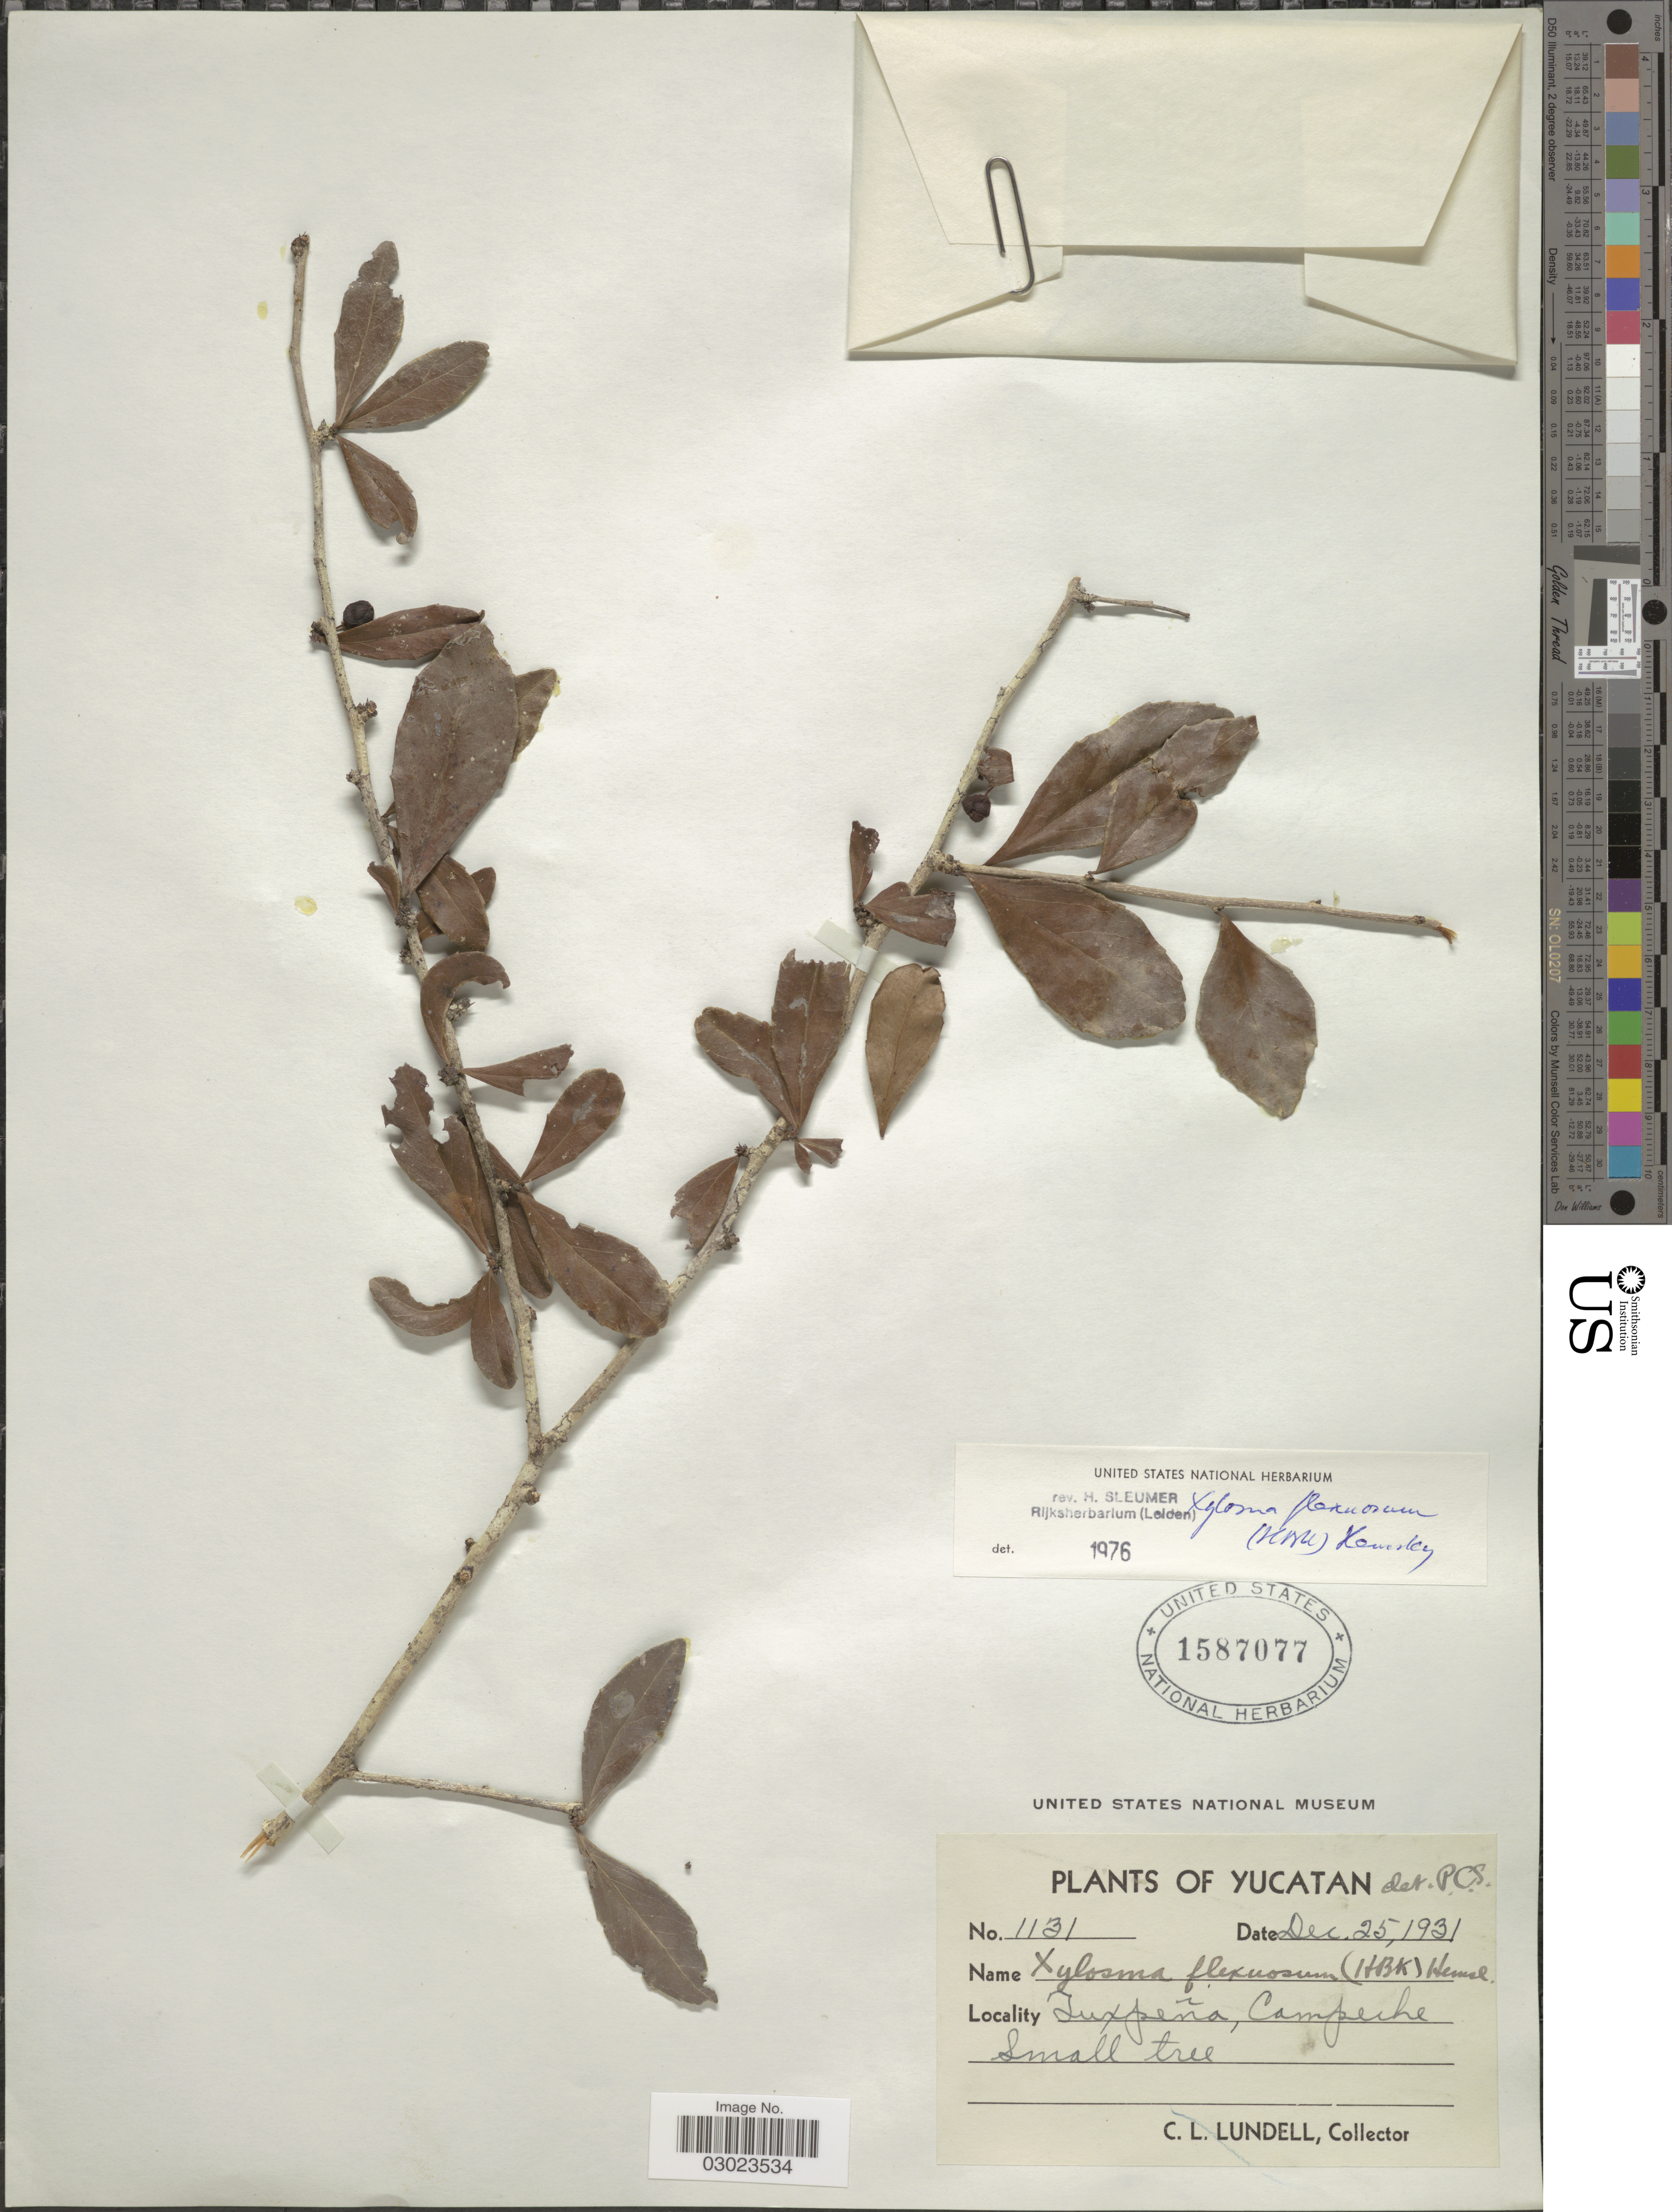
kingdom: Plantae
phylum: Tracheophyta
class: Magnoliopsida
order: Malpighiales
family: Salicaceae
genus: Xylosma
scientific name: Xylosma flexuosa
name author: (Kunth) Hemsl.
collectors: C. L. Lundell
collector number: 1131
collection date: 1931-12-25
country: Mexico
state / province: Yucatán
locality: Tuxpeña, Campeche.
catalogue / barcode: US 1587077